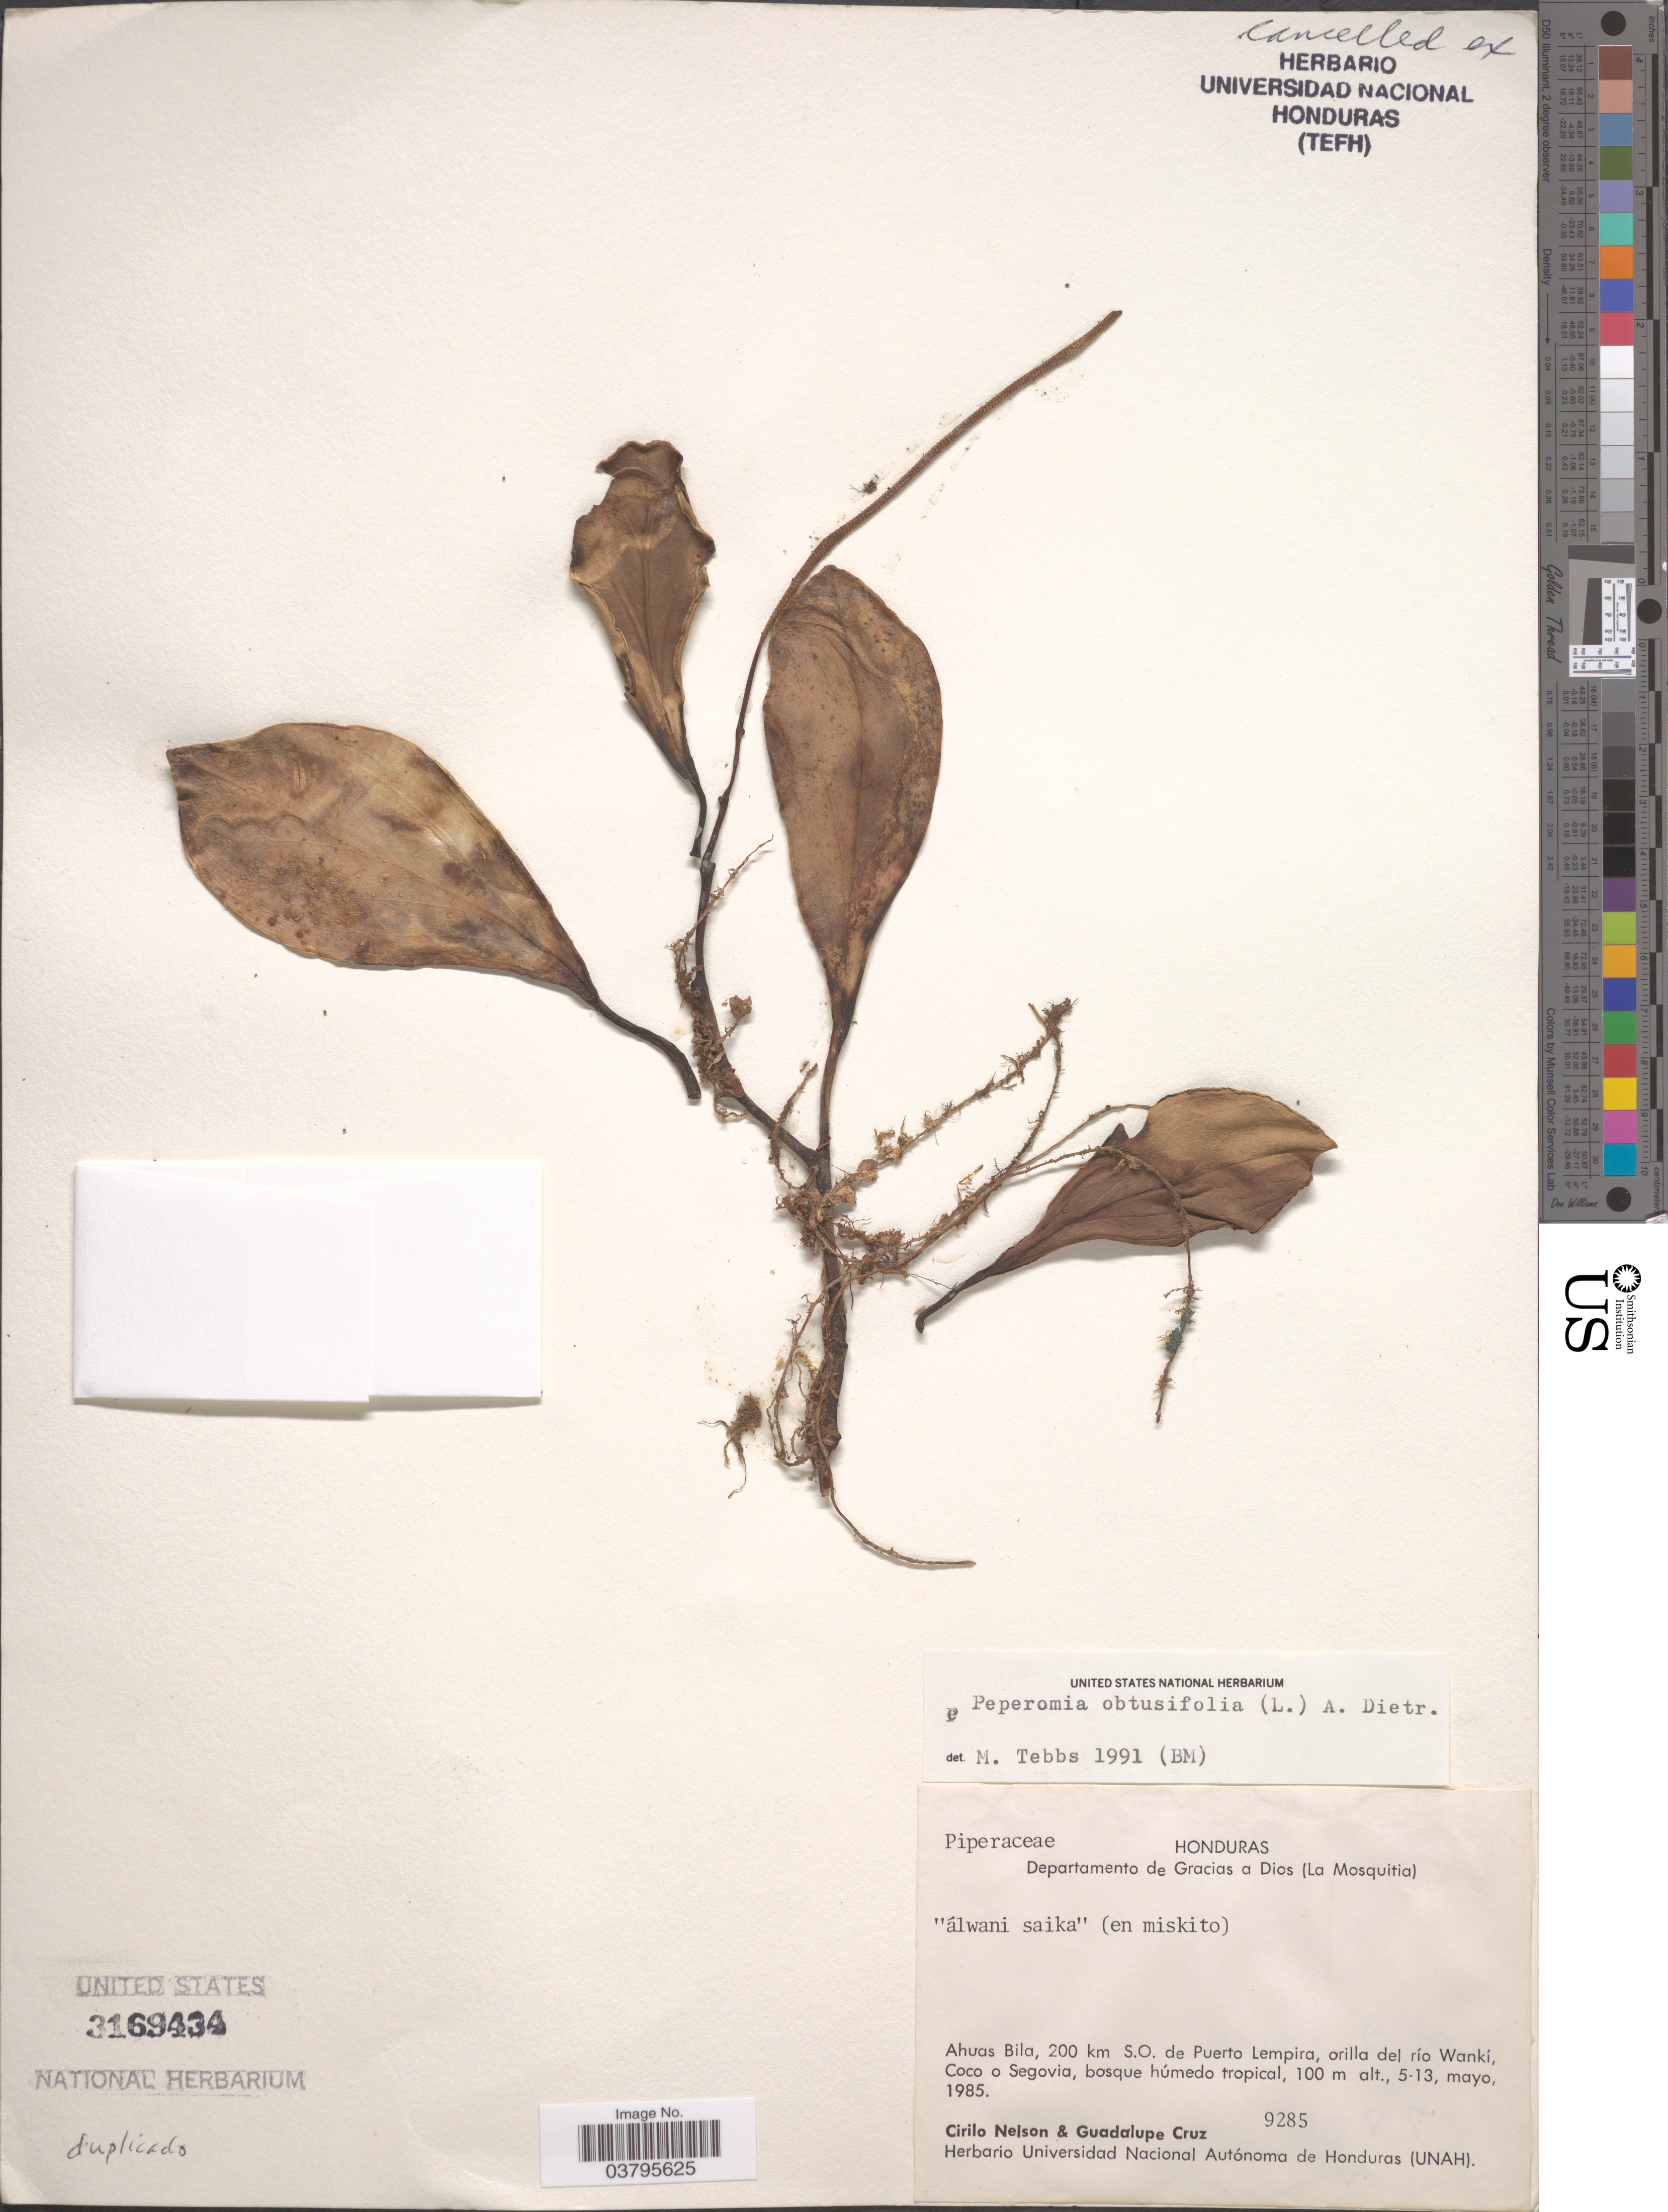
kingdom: Plantae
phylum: Tracheophyta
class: Magnoliopsida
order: Piperales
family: Piperaceae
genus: Peperomia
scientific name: Peperomia obtusifolia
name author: (L.) A. Dietr.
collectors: C. Nelson & G. Cruz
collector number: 9285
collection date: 1985-05-05/1985-05-13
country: Honduras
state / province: Gracias de Dios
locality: Departamento de Gracias a Dios (La Mosquitia). Ahuas Bila, 200 km S.O. de Puerto Lempira, orilla del río Wankí, Coco o Segovia.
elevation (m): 100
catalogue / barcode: US 3169434